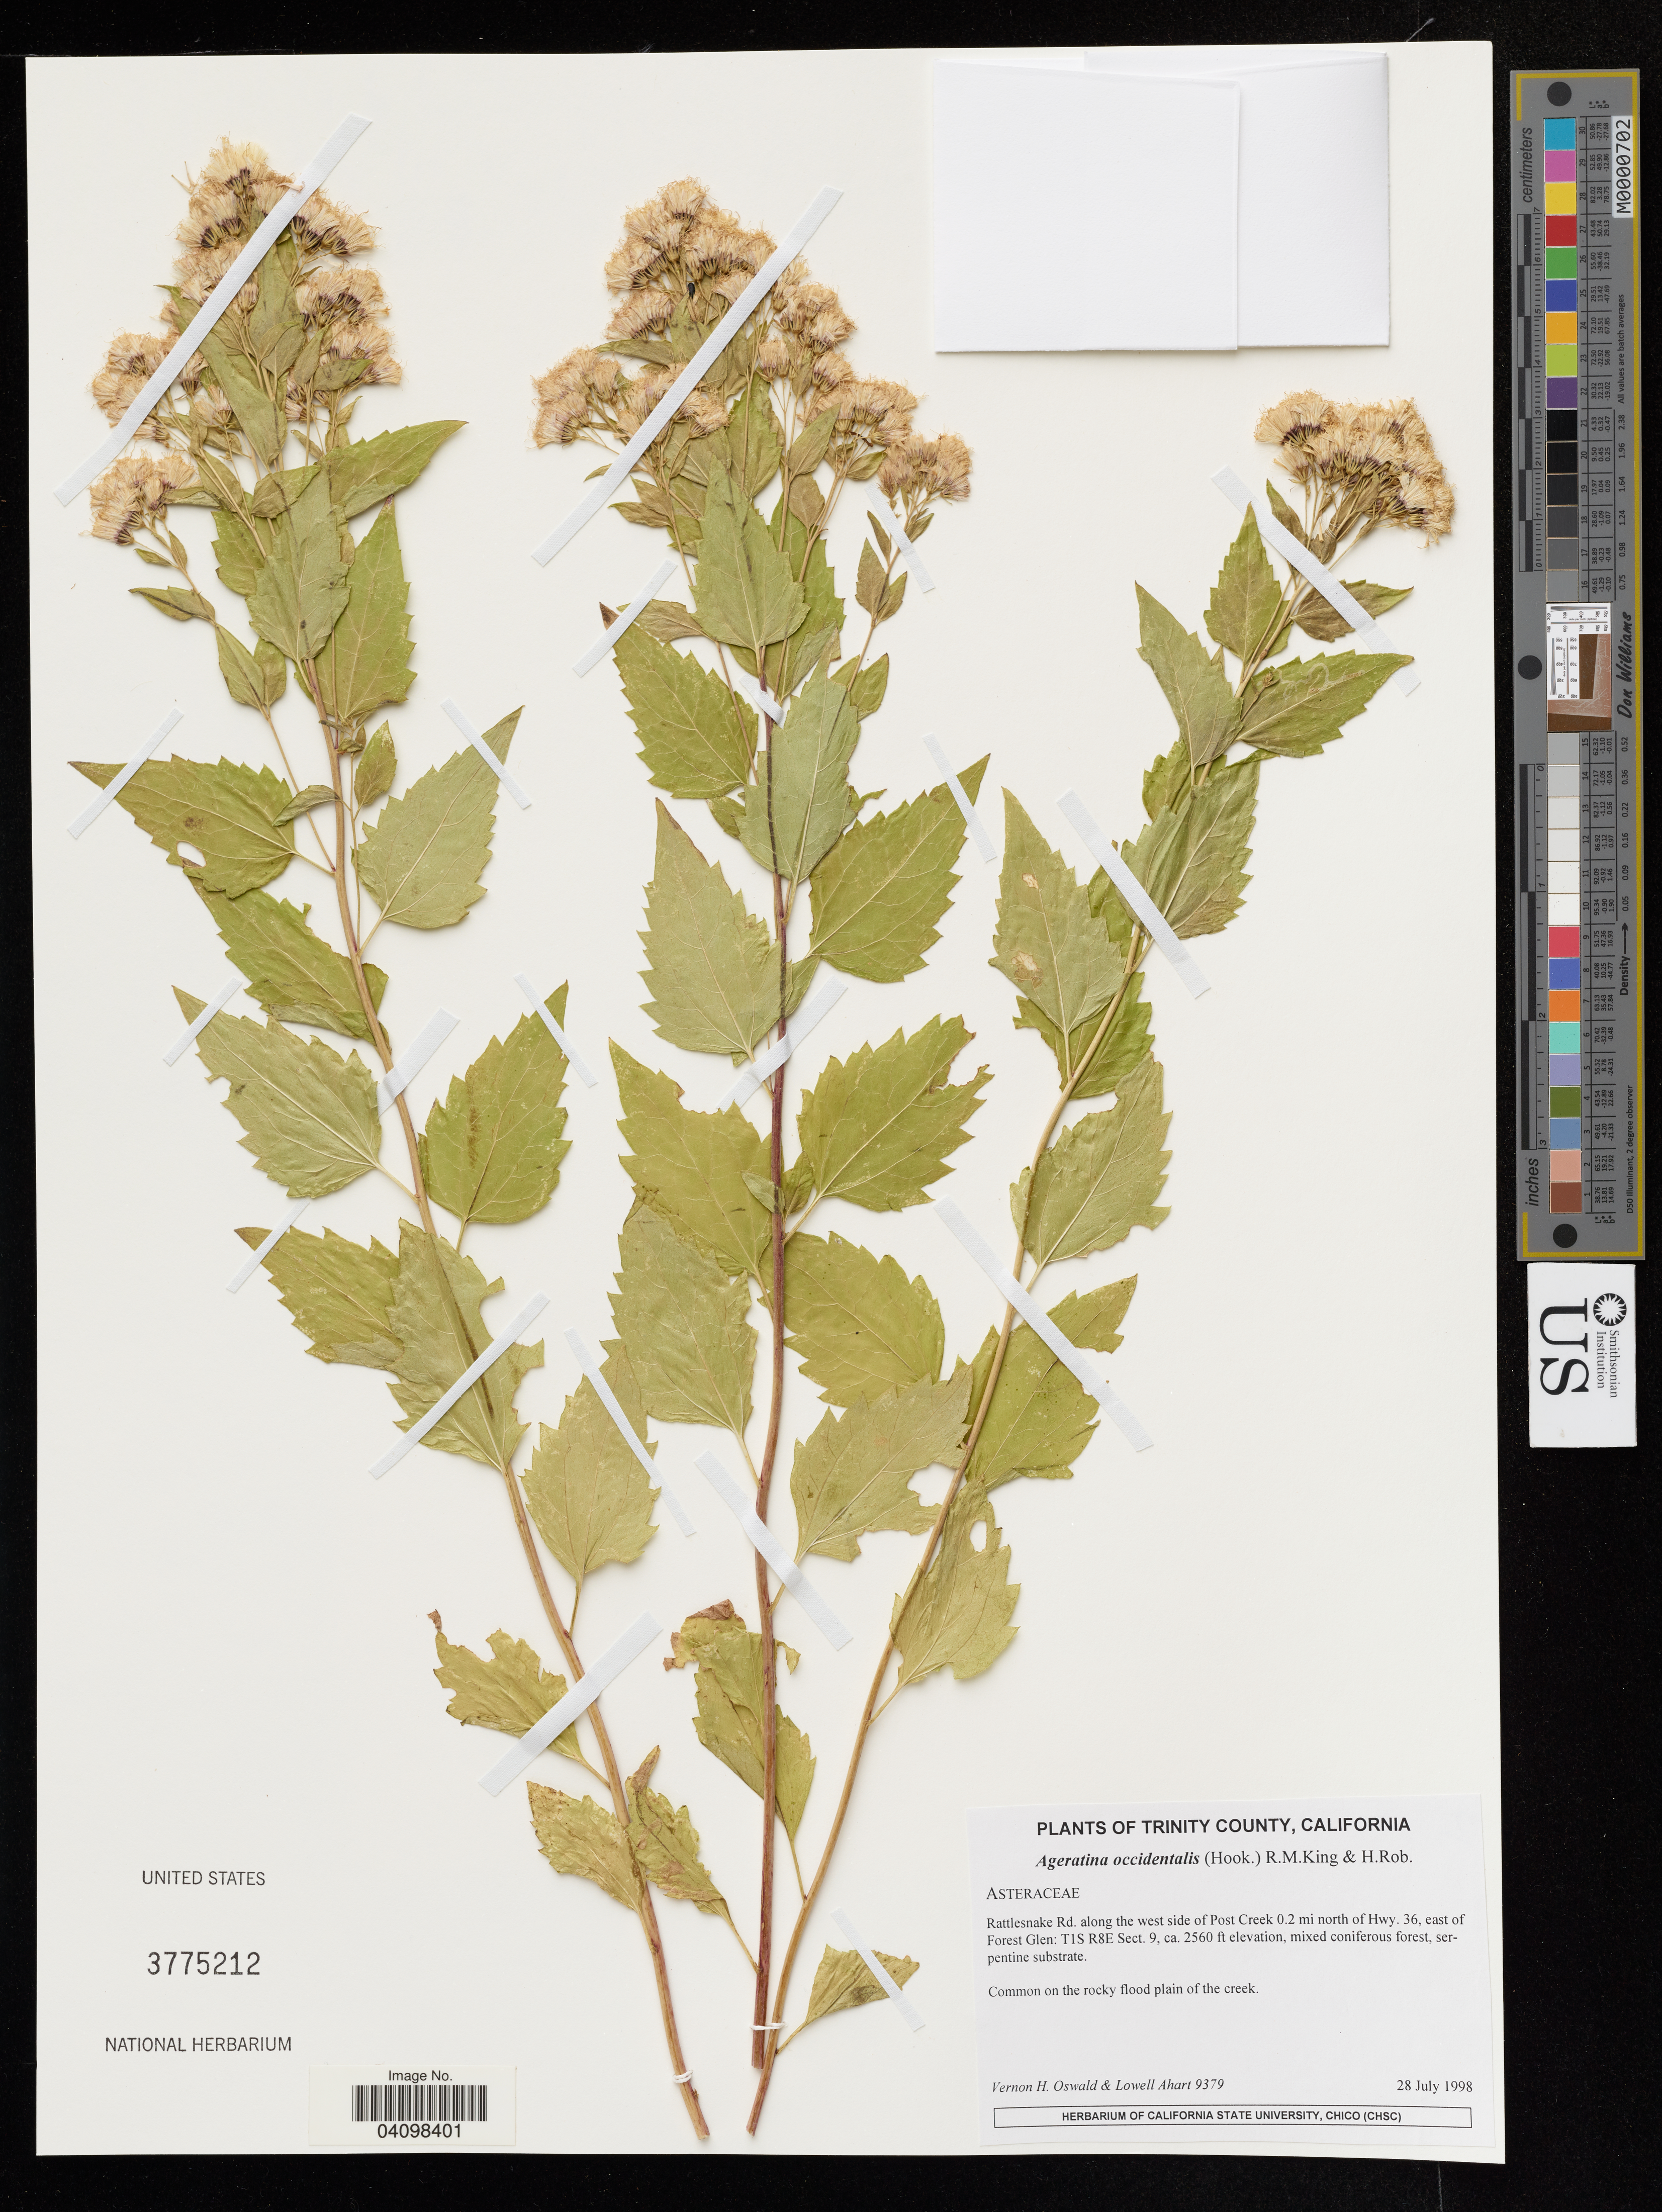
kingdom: Plantae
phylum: Tracheophyta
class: Magnoliopsida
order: Asterales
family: Asteraceae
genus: Ageratina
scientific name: Ageratina occidentalis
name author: (Hook.) R.M. King & H. Rob.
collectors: V. Oswald & L. Ahart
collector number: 9379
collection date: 1998-07-28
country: United States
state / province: California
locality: Trinity County. Rattlesnake Rd. along the west side of Post Creek 0.2 mi north of Hwy. 36, east of Forest Glen: T1S R8E Sect. 9.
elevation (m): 780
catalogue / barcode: US 3775212